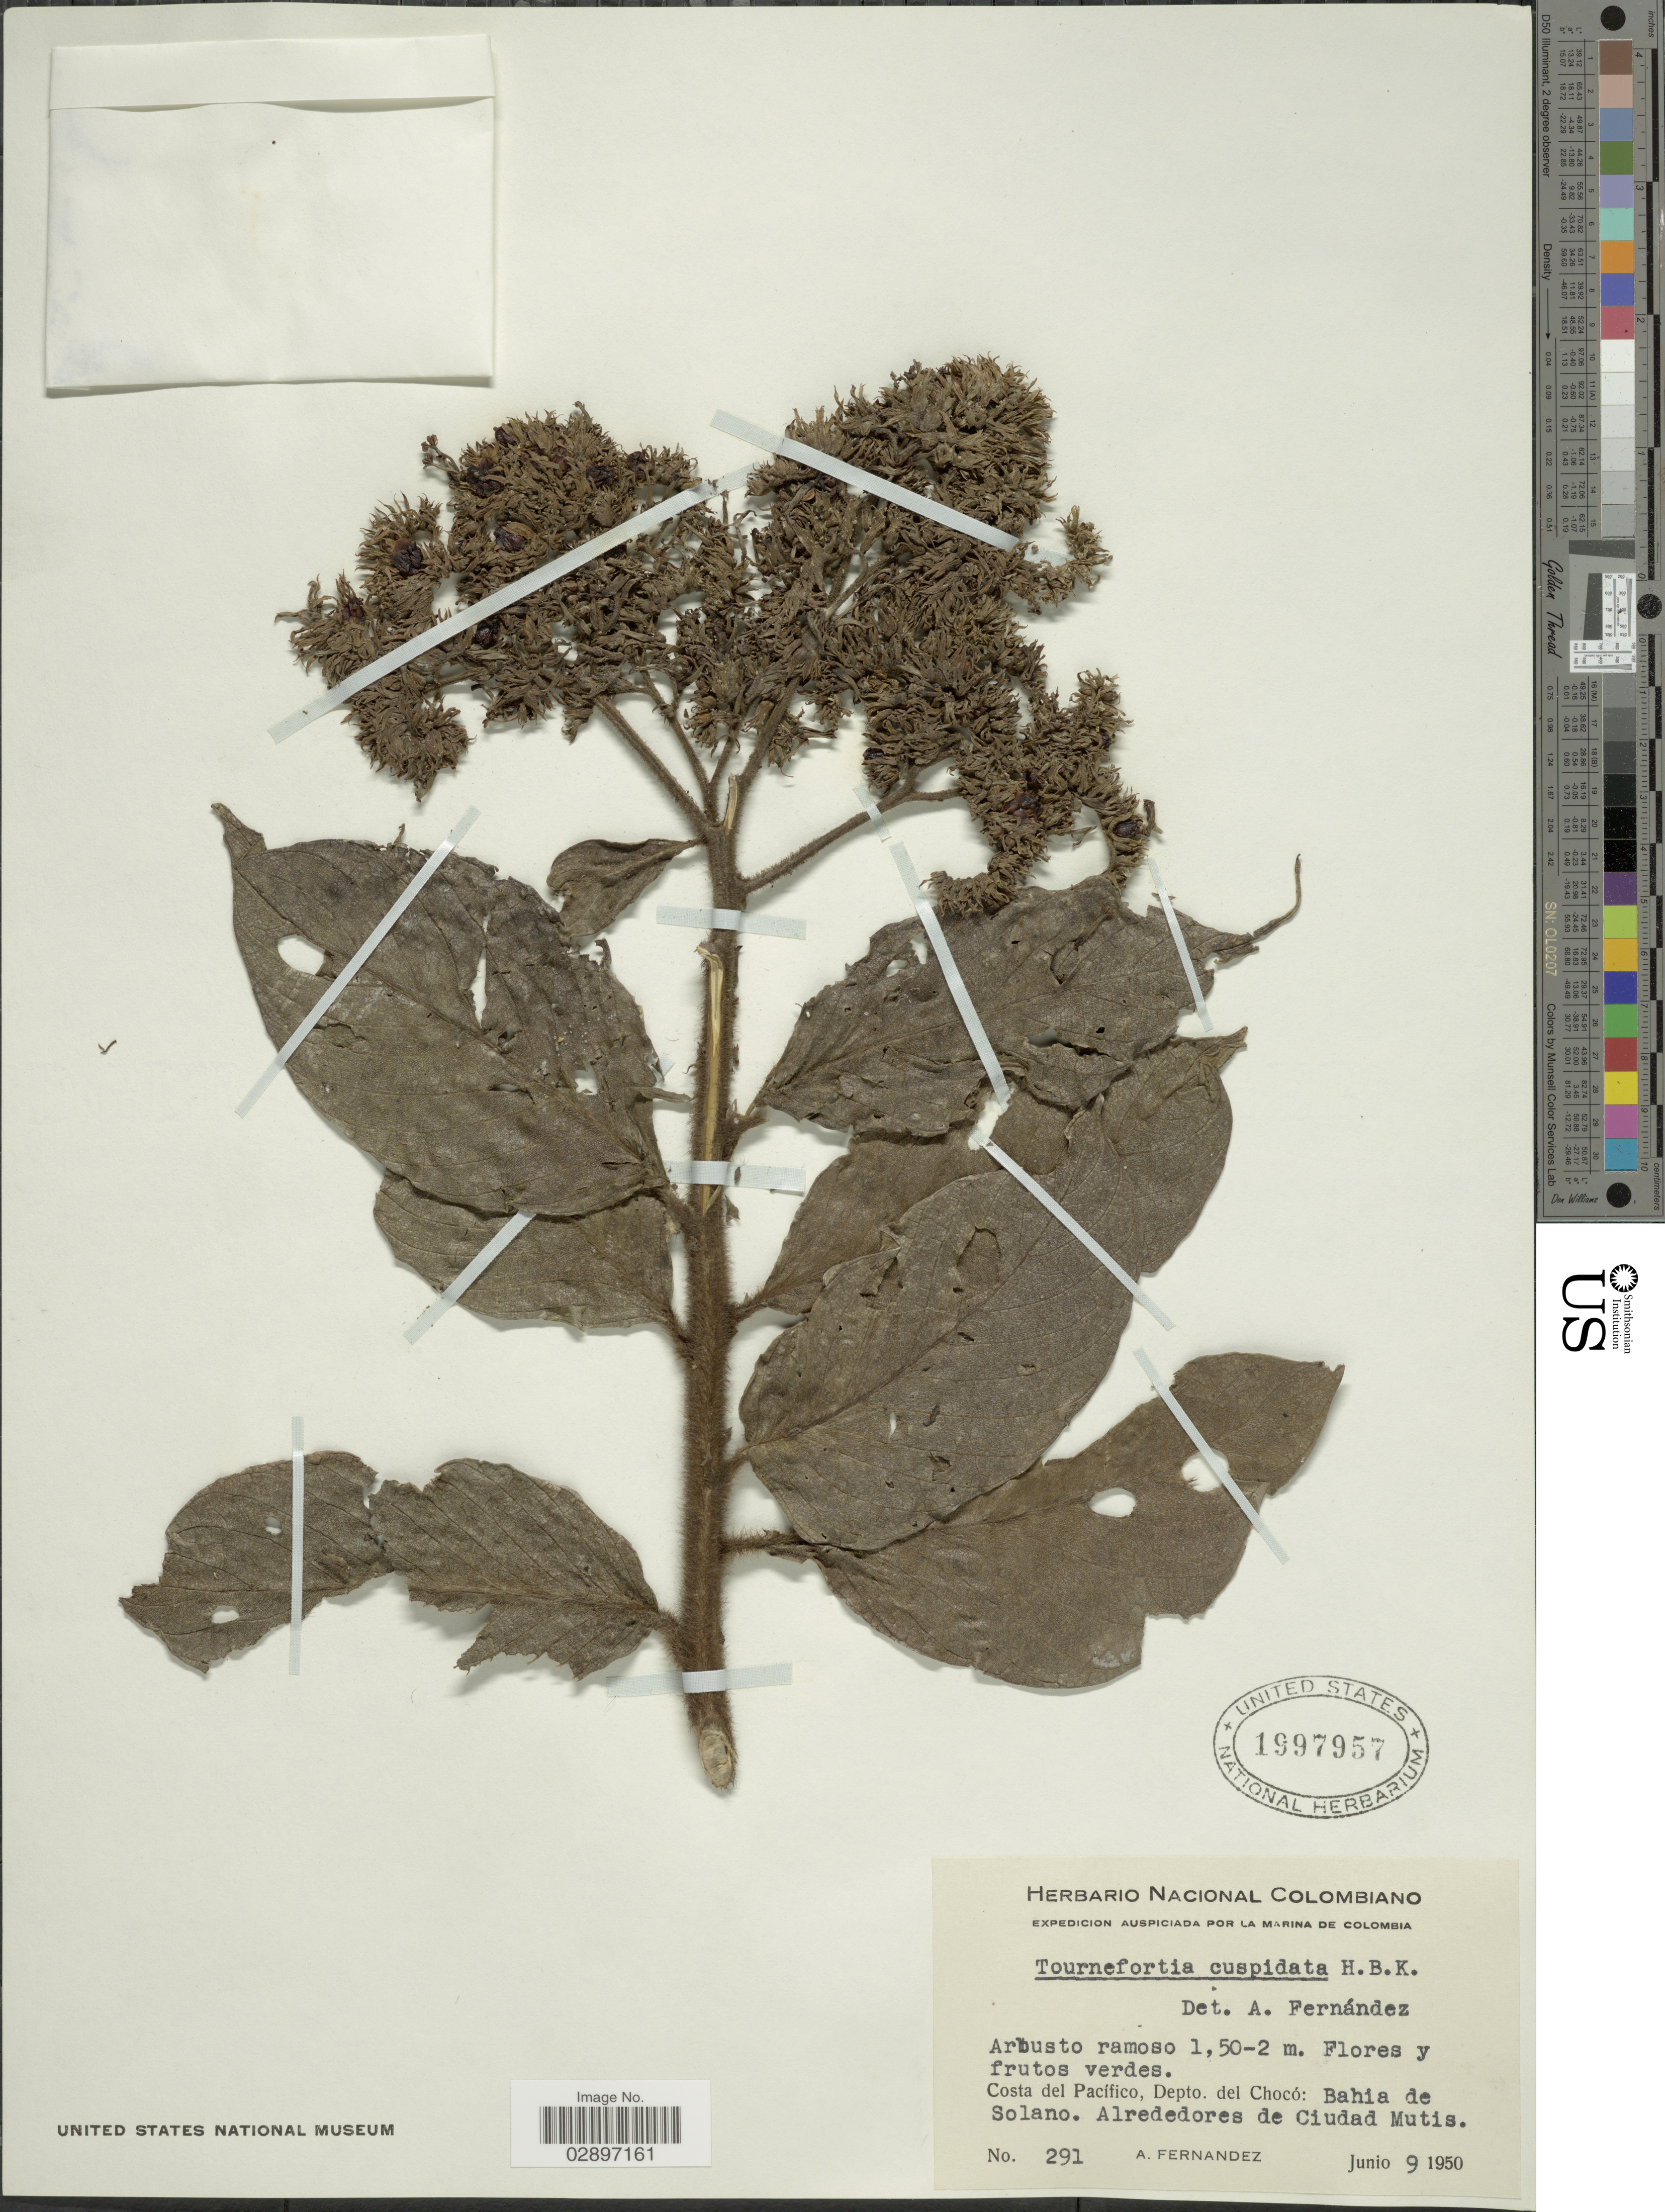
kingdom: Plantae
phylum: Tracheophyta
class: Magnoliopsida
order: Boraginales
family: Heliotropiaceae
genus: Tournefortia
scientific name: Tournefortia cuspidata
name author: Kunth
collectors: A. Fernandez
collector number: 291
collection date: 1950-06-09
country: Colombia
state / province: Chocó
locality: Costa del Pacífico, Depto. del Chocó: Bahia de Solano. Alrededores de ciuddad Mutis.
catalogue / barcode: US 1997957